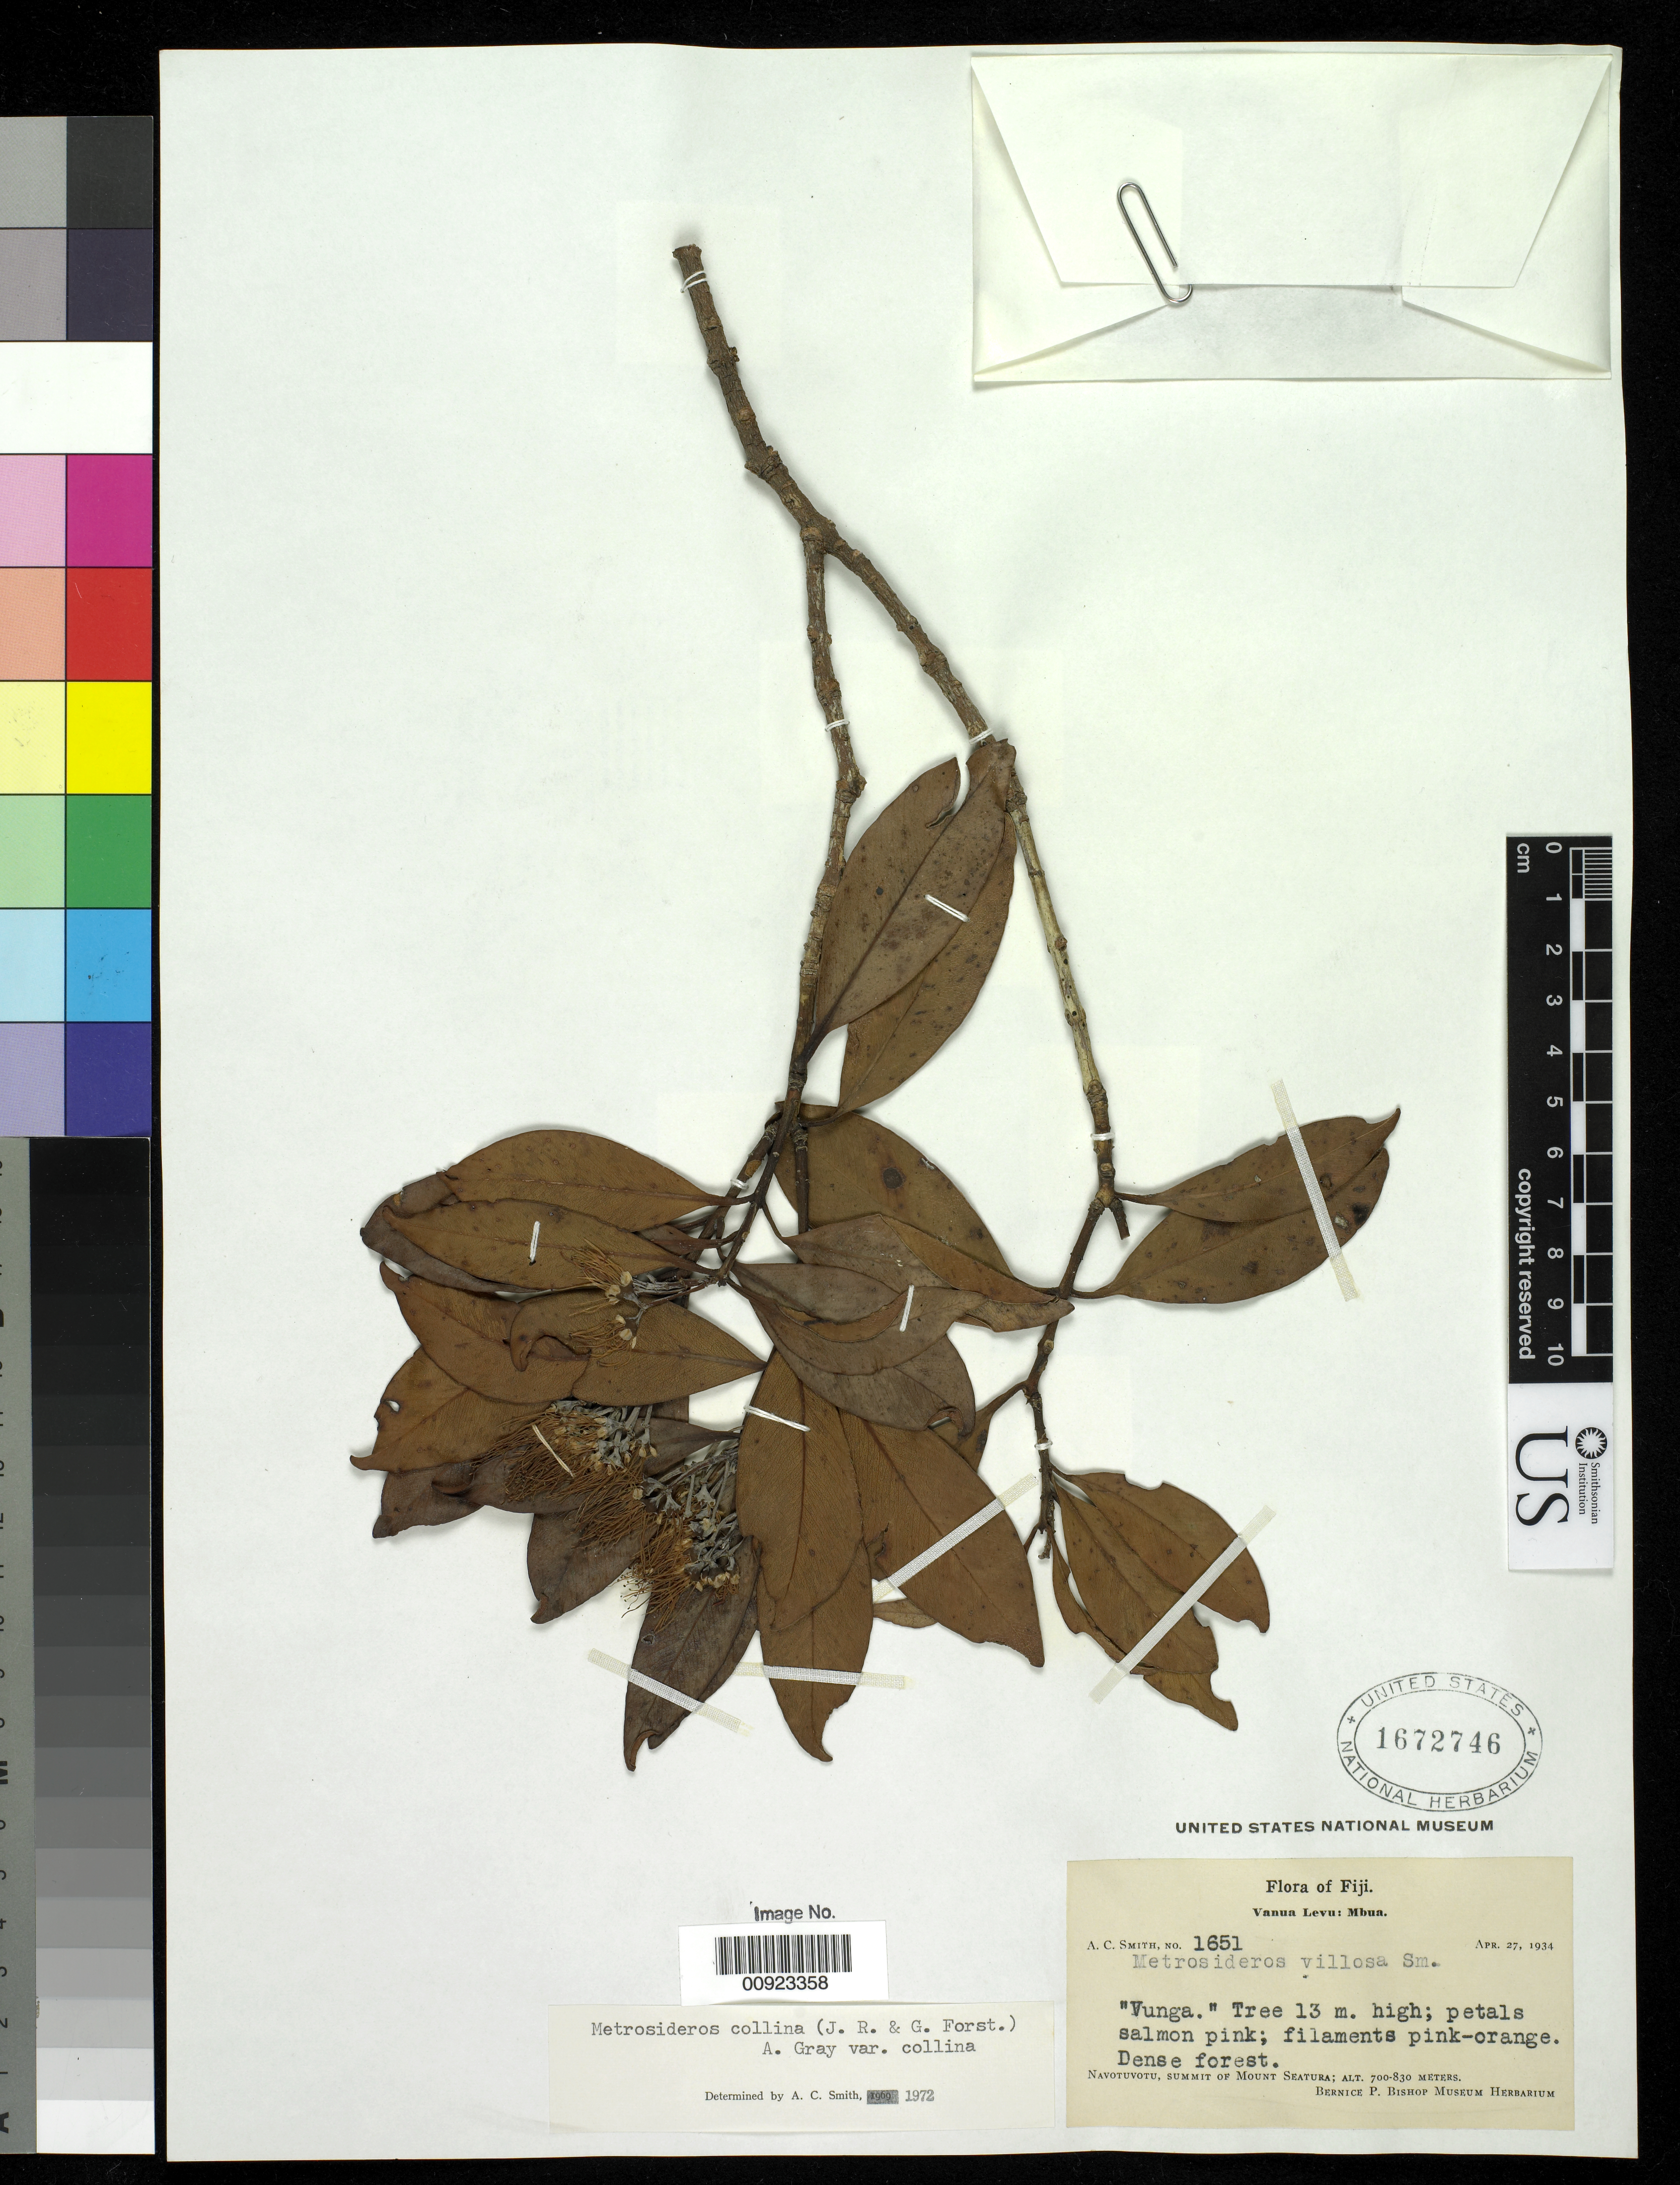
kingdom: Plantae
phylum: Tracheophyta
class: Magnoliopsida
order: Myrtales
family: Myrtaceae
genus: Metrosideros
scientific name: Metrosideros collina var. collina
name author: (J.R. Forst. & G. Forst.) A. Gray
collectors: C. A. Smith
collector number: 1651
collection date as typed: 27 Apr 1934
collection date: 1934-04-27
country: Fiji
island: Vanua Levu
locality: Mbua. Navotuvotu, summit of Mount Seatura.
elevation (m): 700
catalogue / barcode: US 1672746